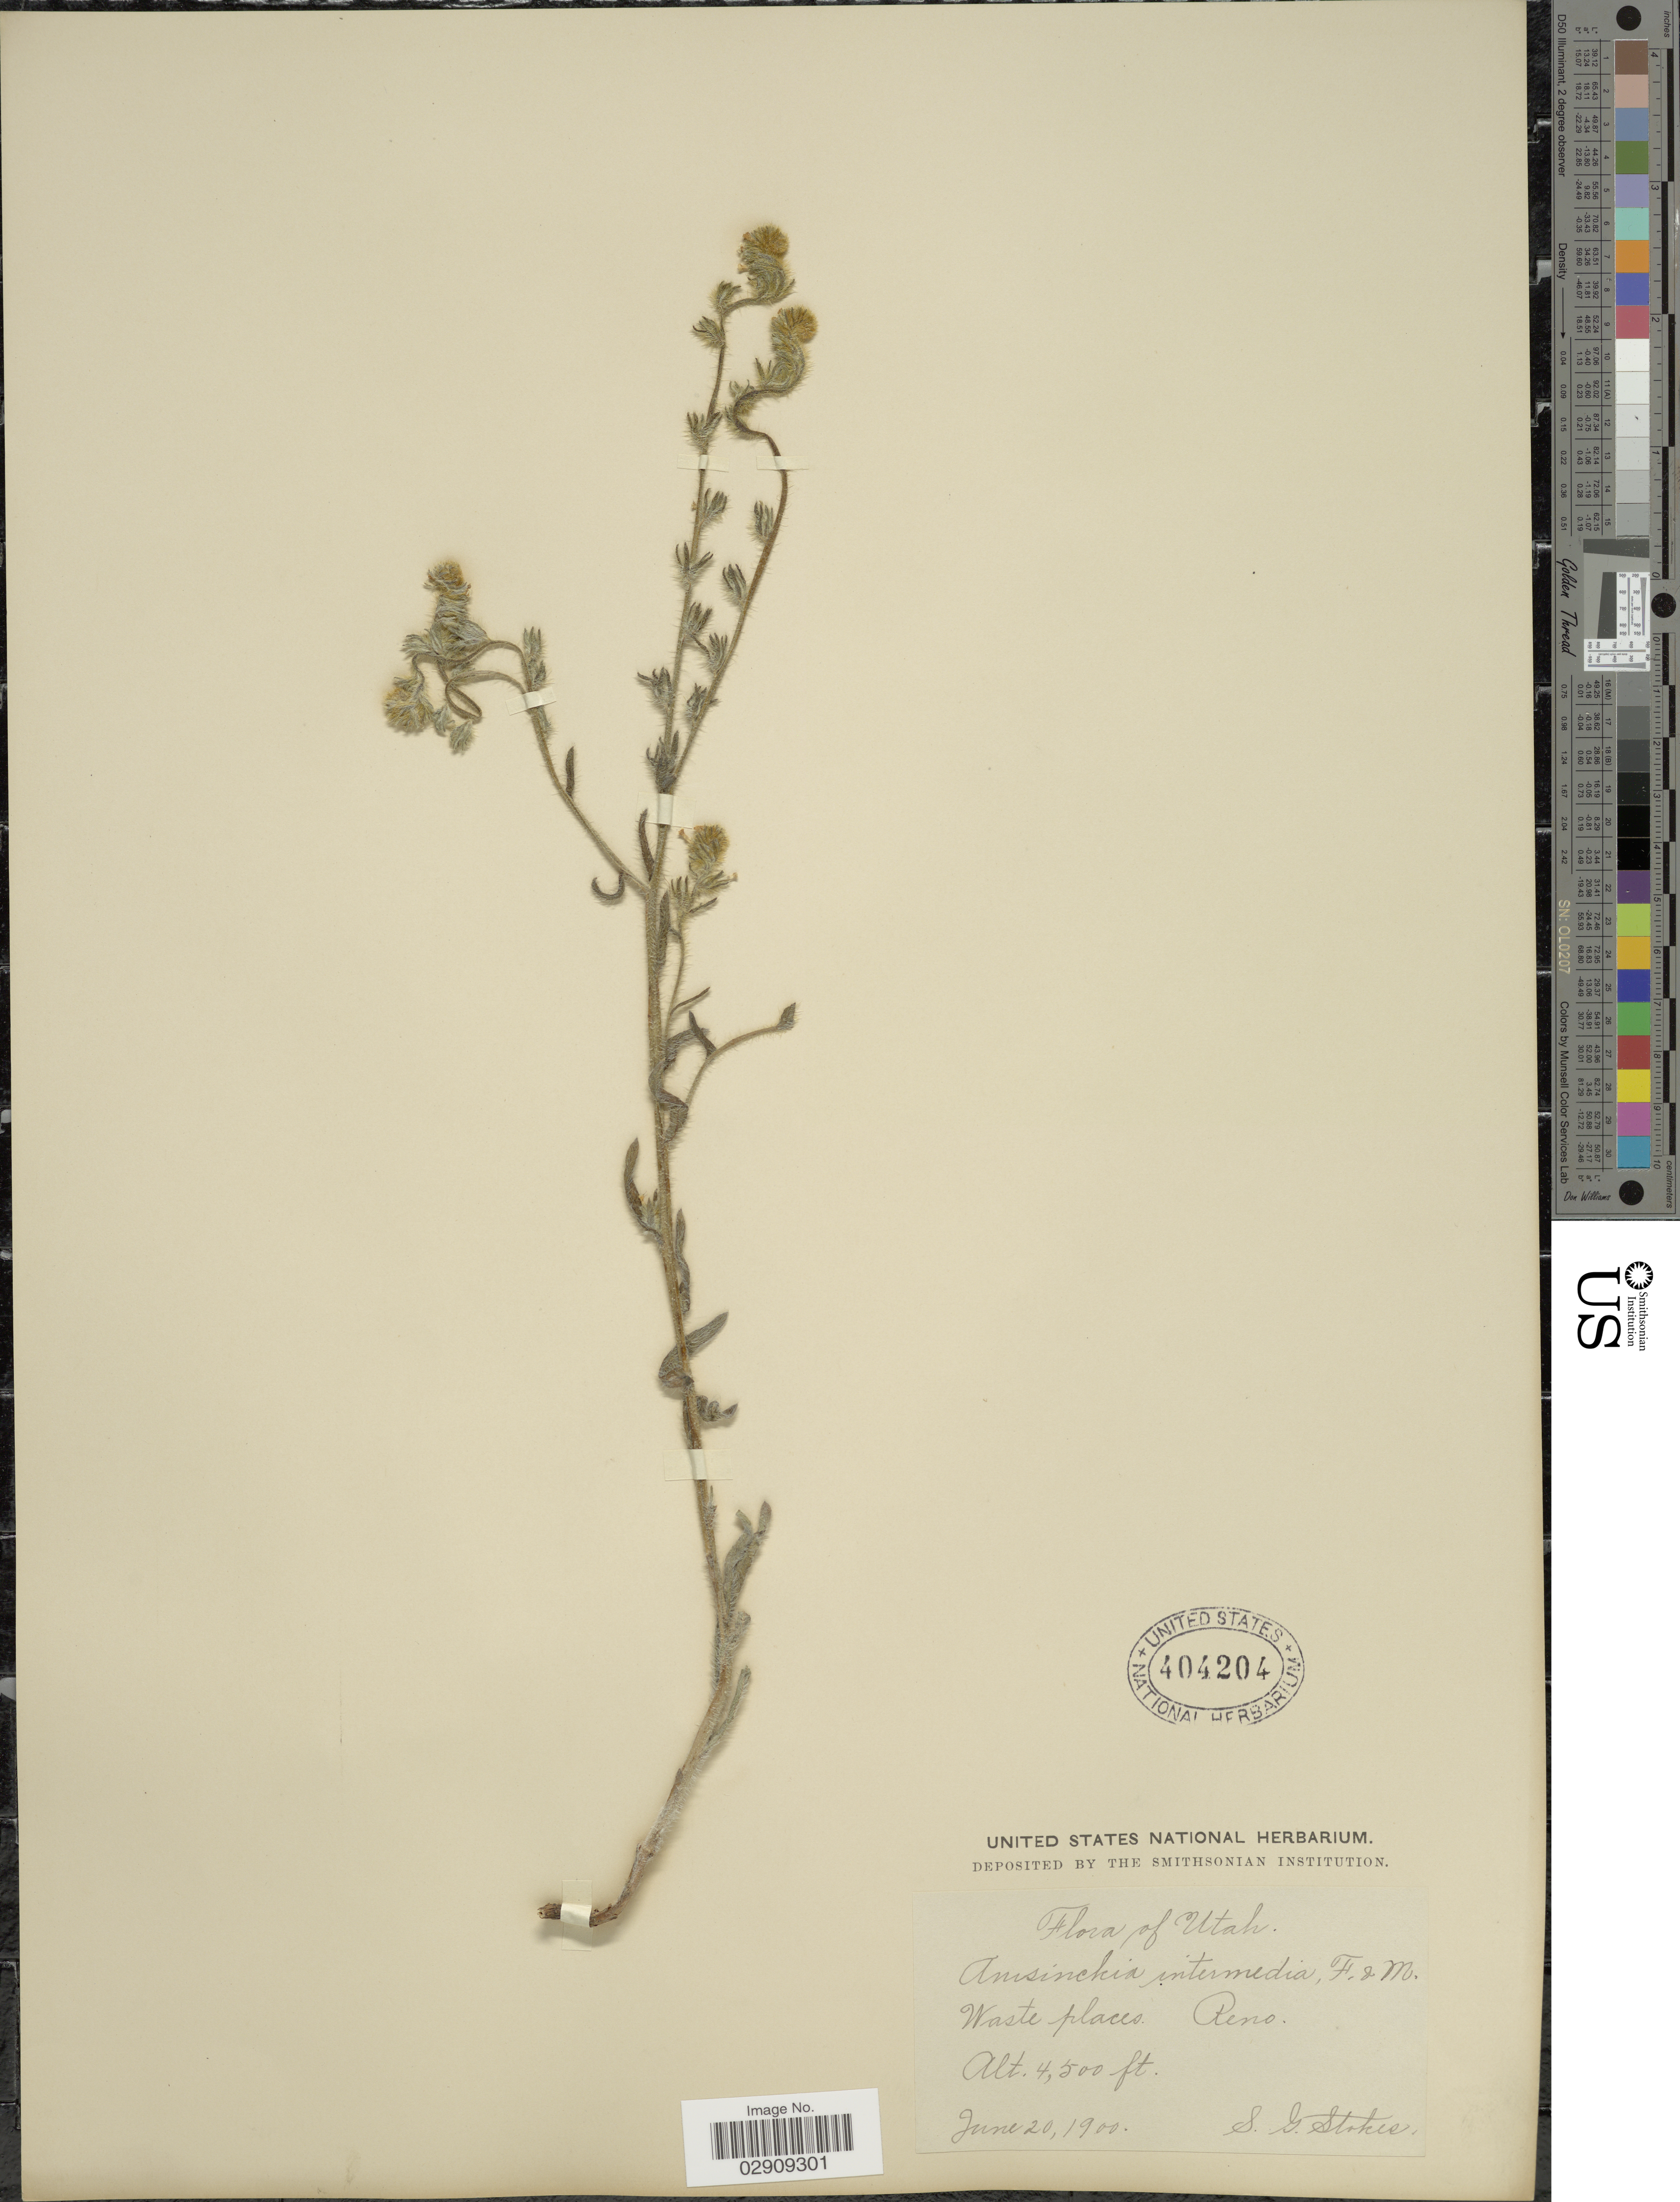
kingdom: Plantae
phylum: Tracheophyta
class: Magnoliopsida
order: Boraginales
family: Boraginaceae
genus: Amsinckia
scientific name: Amsinckia menziesii var. intermedia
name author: (Fisch. & C.A. Mey.) Ganders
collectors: S. G. Stokes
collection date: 1900-06-20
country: United States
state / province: Utah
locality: Reno.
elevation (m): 1372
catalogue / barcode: US 404204